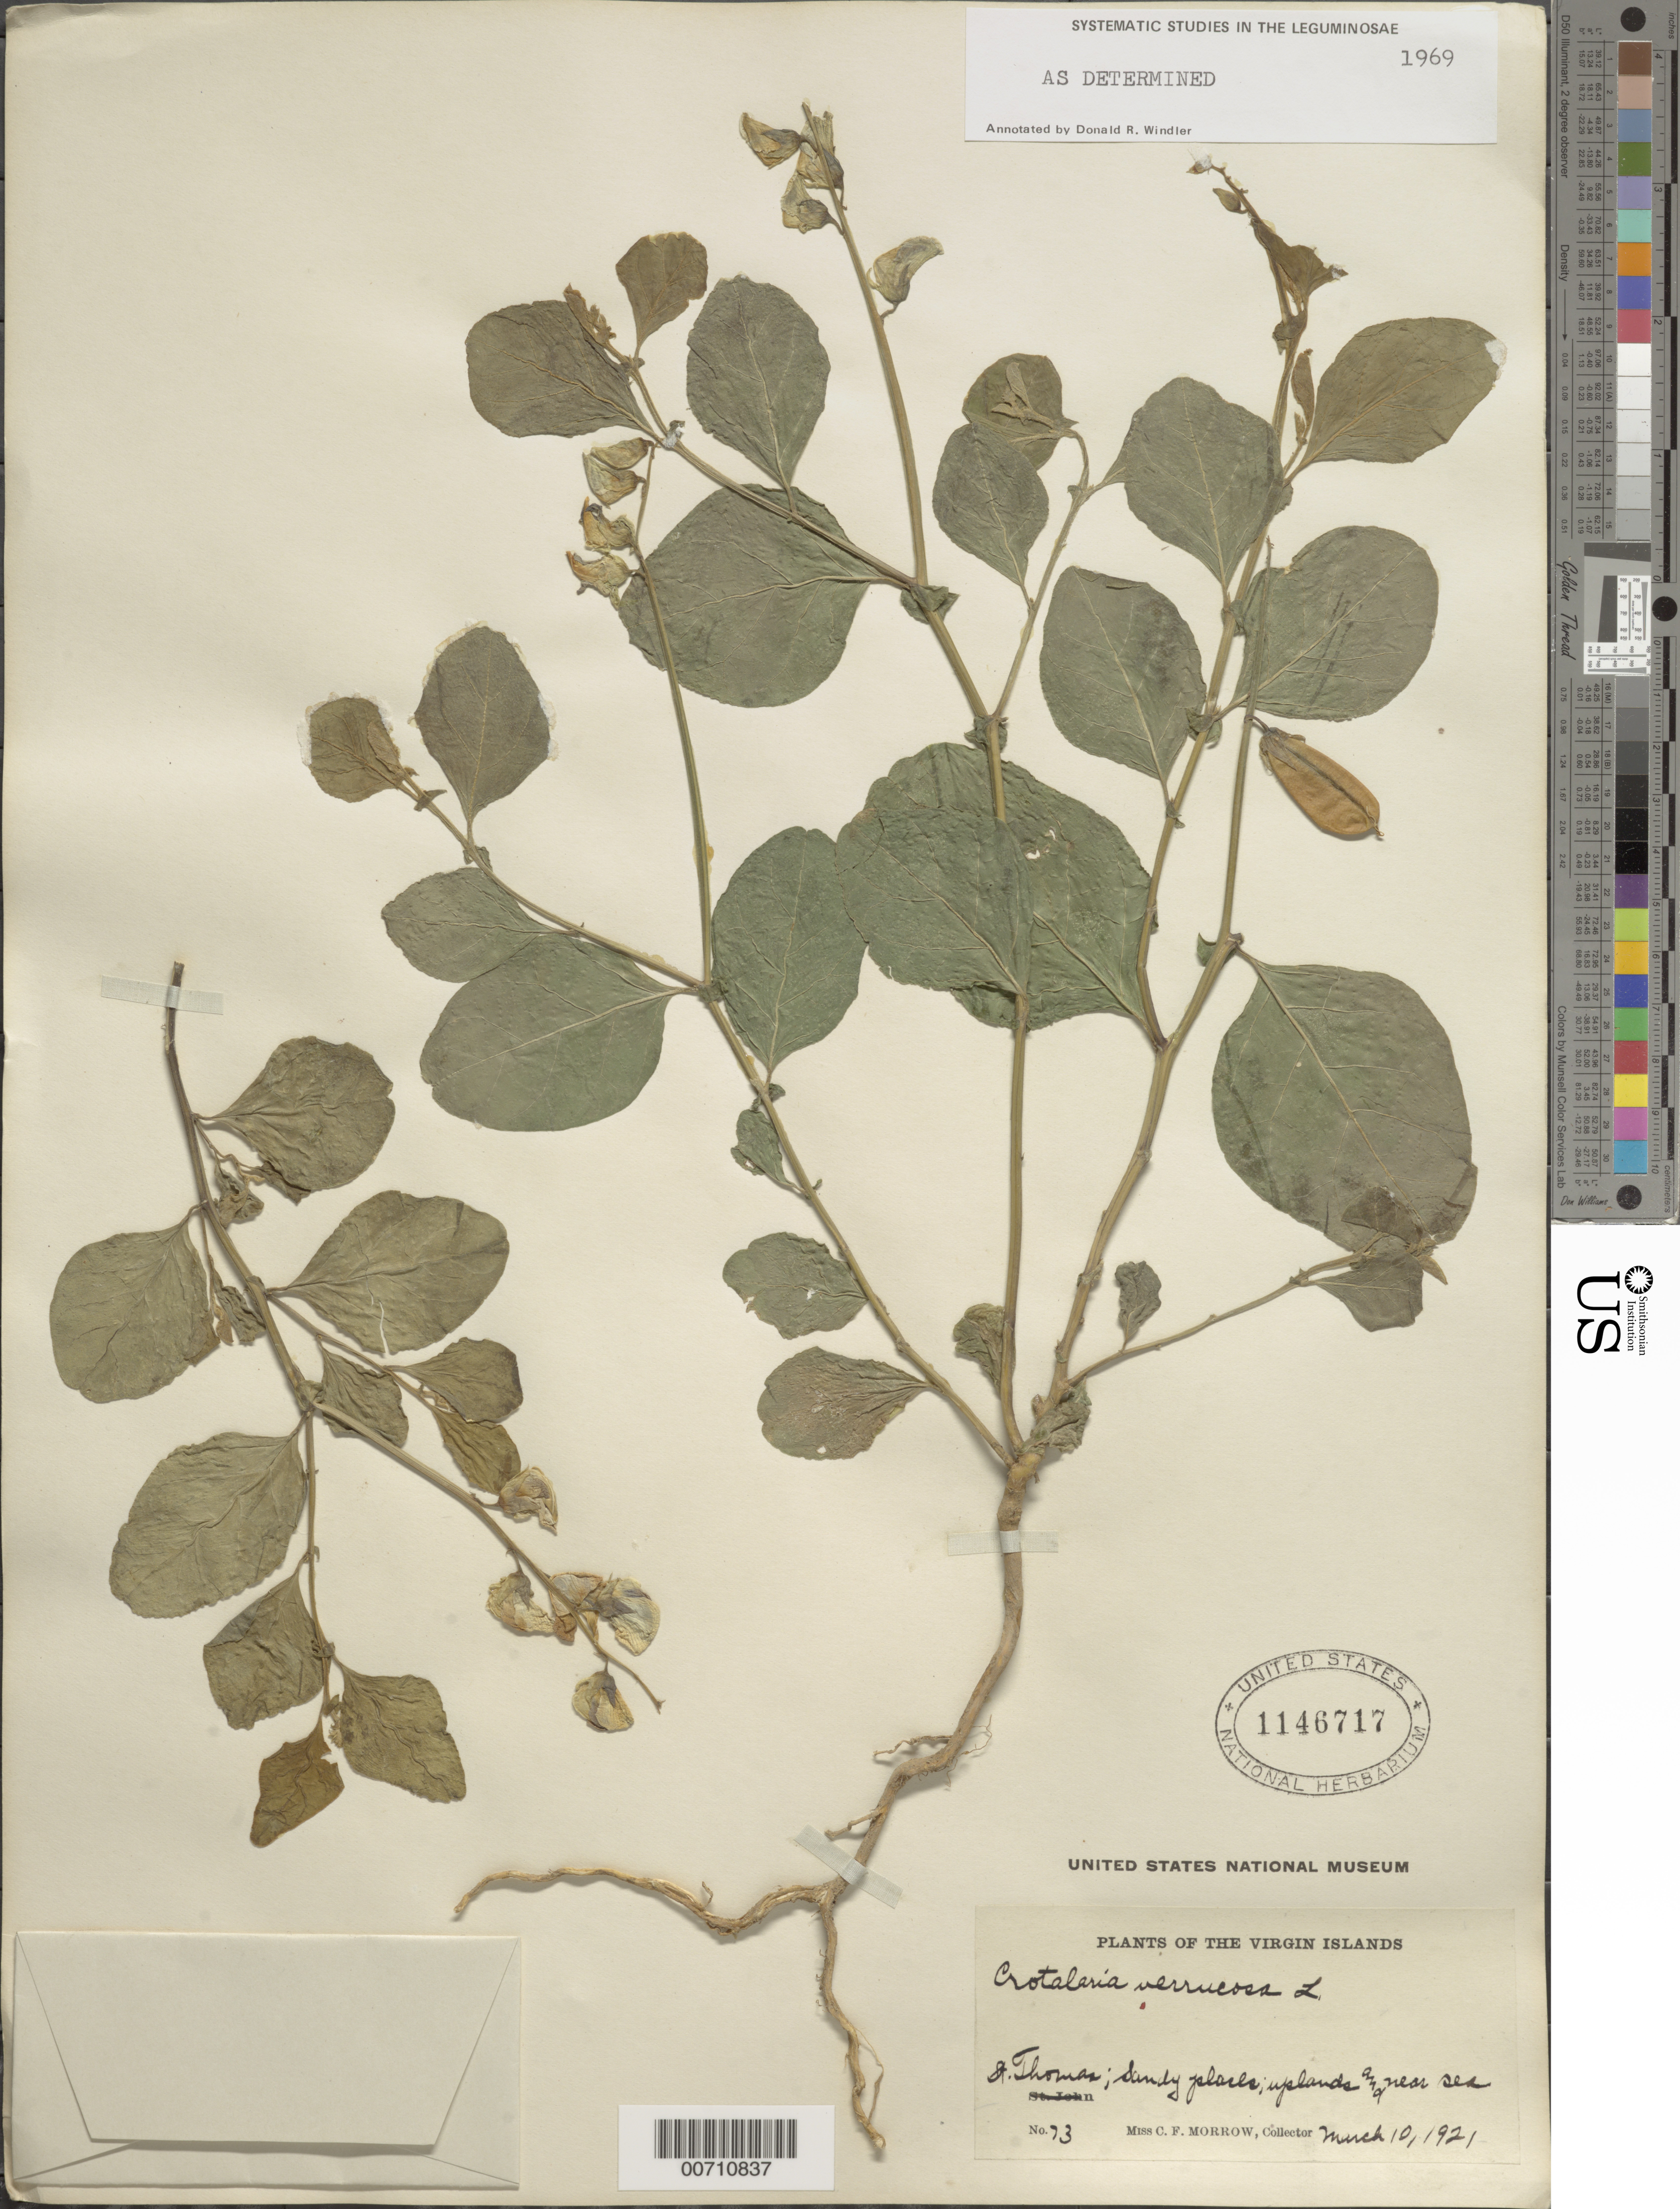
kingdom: Plantae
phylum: Tracheophyta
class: Magnoliopsida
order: Fabales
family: Fabaceae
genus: Crotalaria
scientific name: Crotalaria verrucosa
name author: L.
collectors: C. Morrow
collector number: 73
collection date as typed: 10 Mar 1921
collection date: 1921-03-10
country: U.S. Virgin Islands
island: St. Thomas Island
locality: Uplands and near sea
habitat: Sandy places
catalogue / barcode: US 1146717